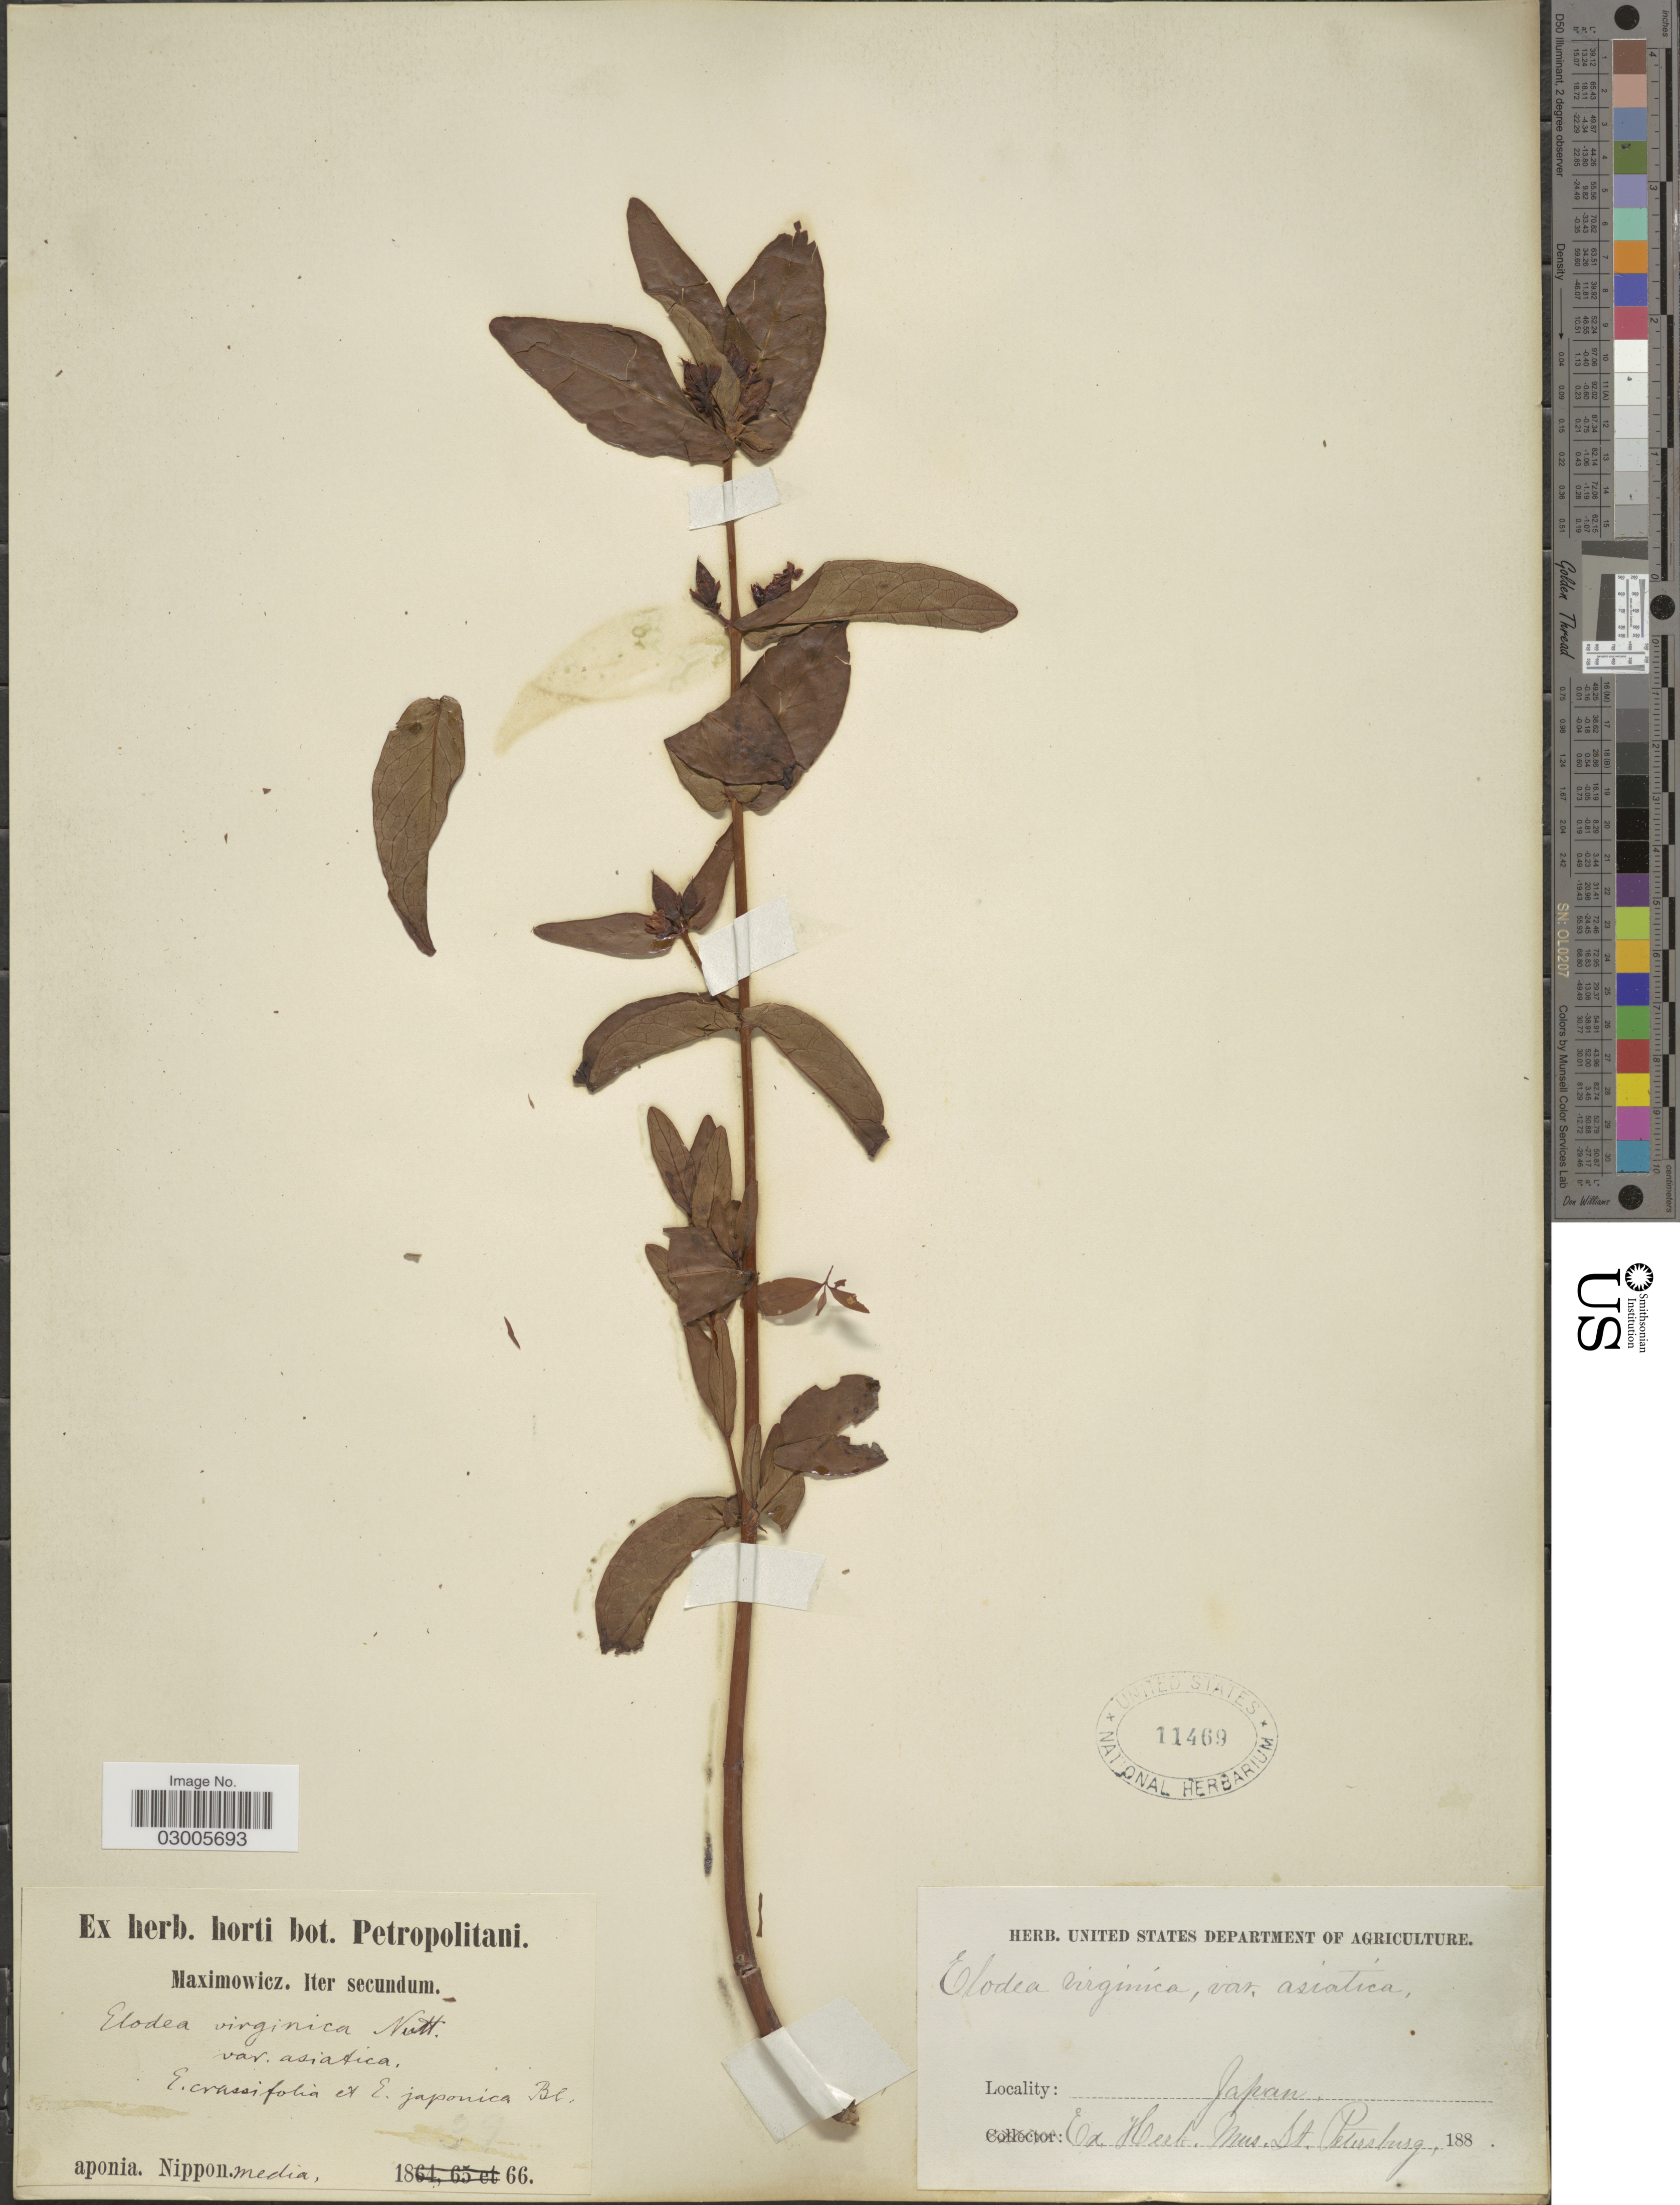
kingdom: Plantae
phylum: Tracheophyta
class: Magnoliopsida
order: Malpighiales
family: Hypericaceae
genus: Hypericum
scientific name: Hypericum sp.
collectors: Maximowicz, --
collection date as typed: Transcribed d/m/y: //66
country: Japan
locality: Aponia. Nippon. media.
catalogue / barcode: US 11469